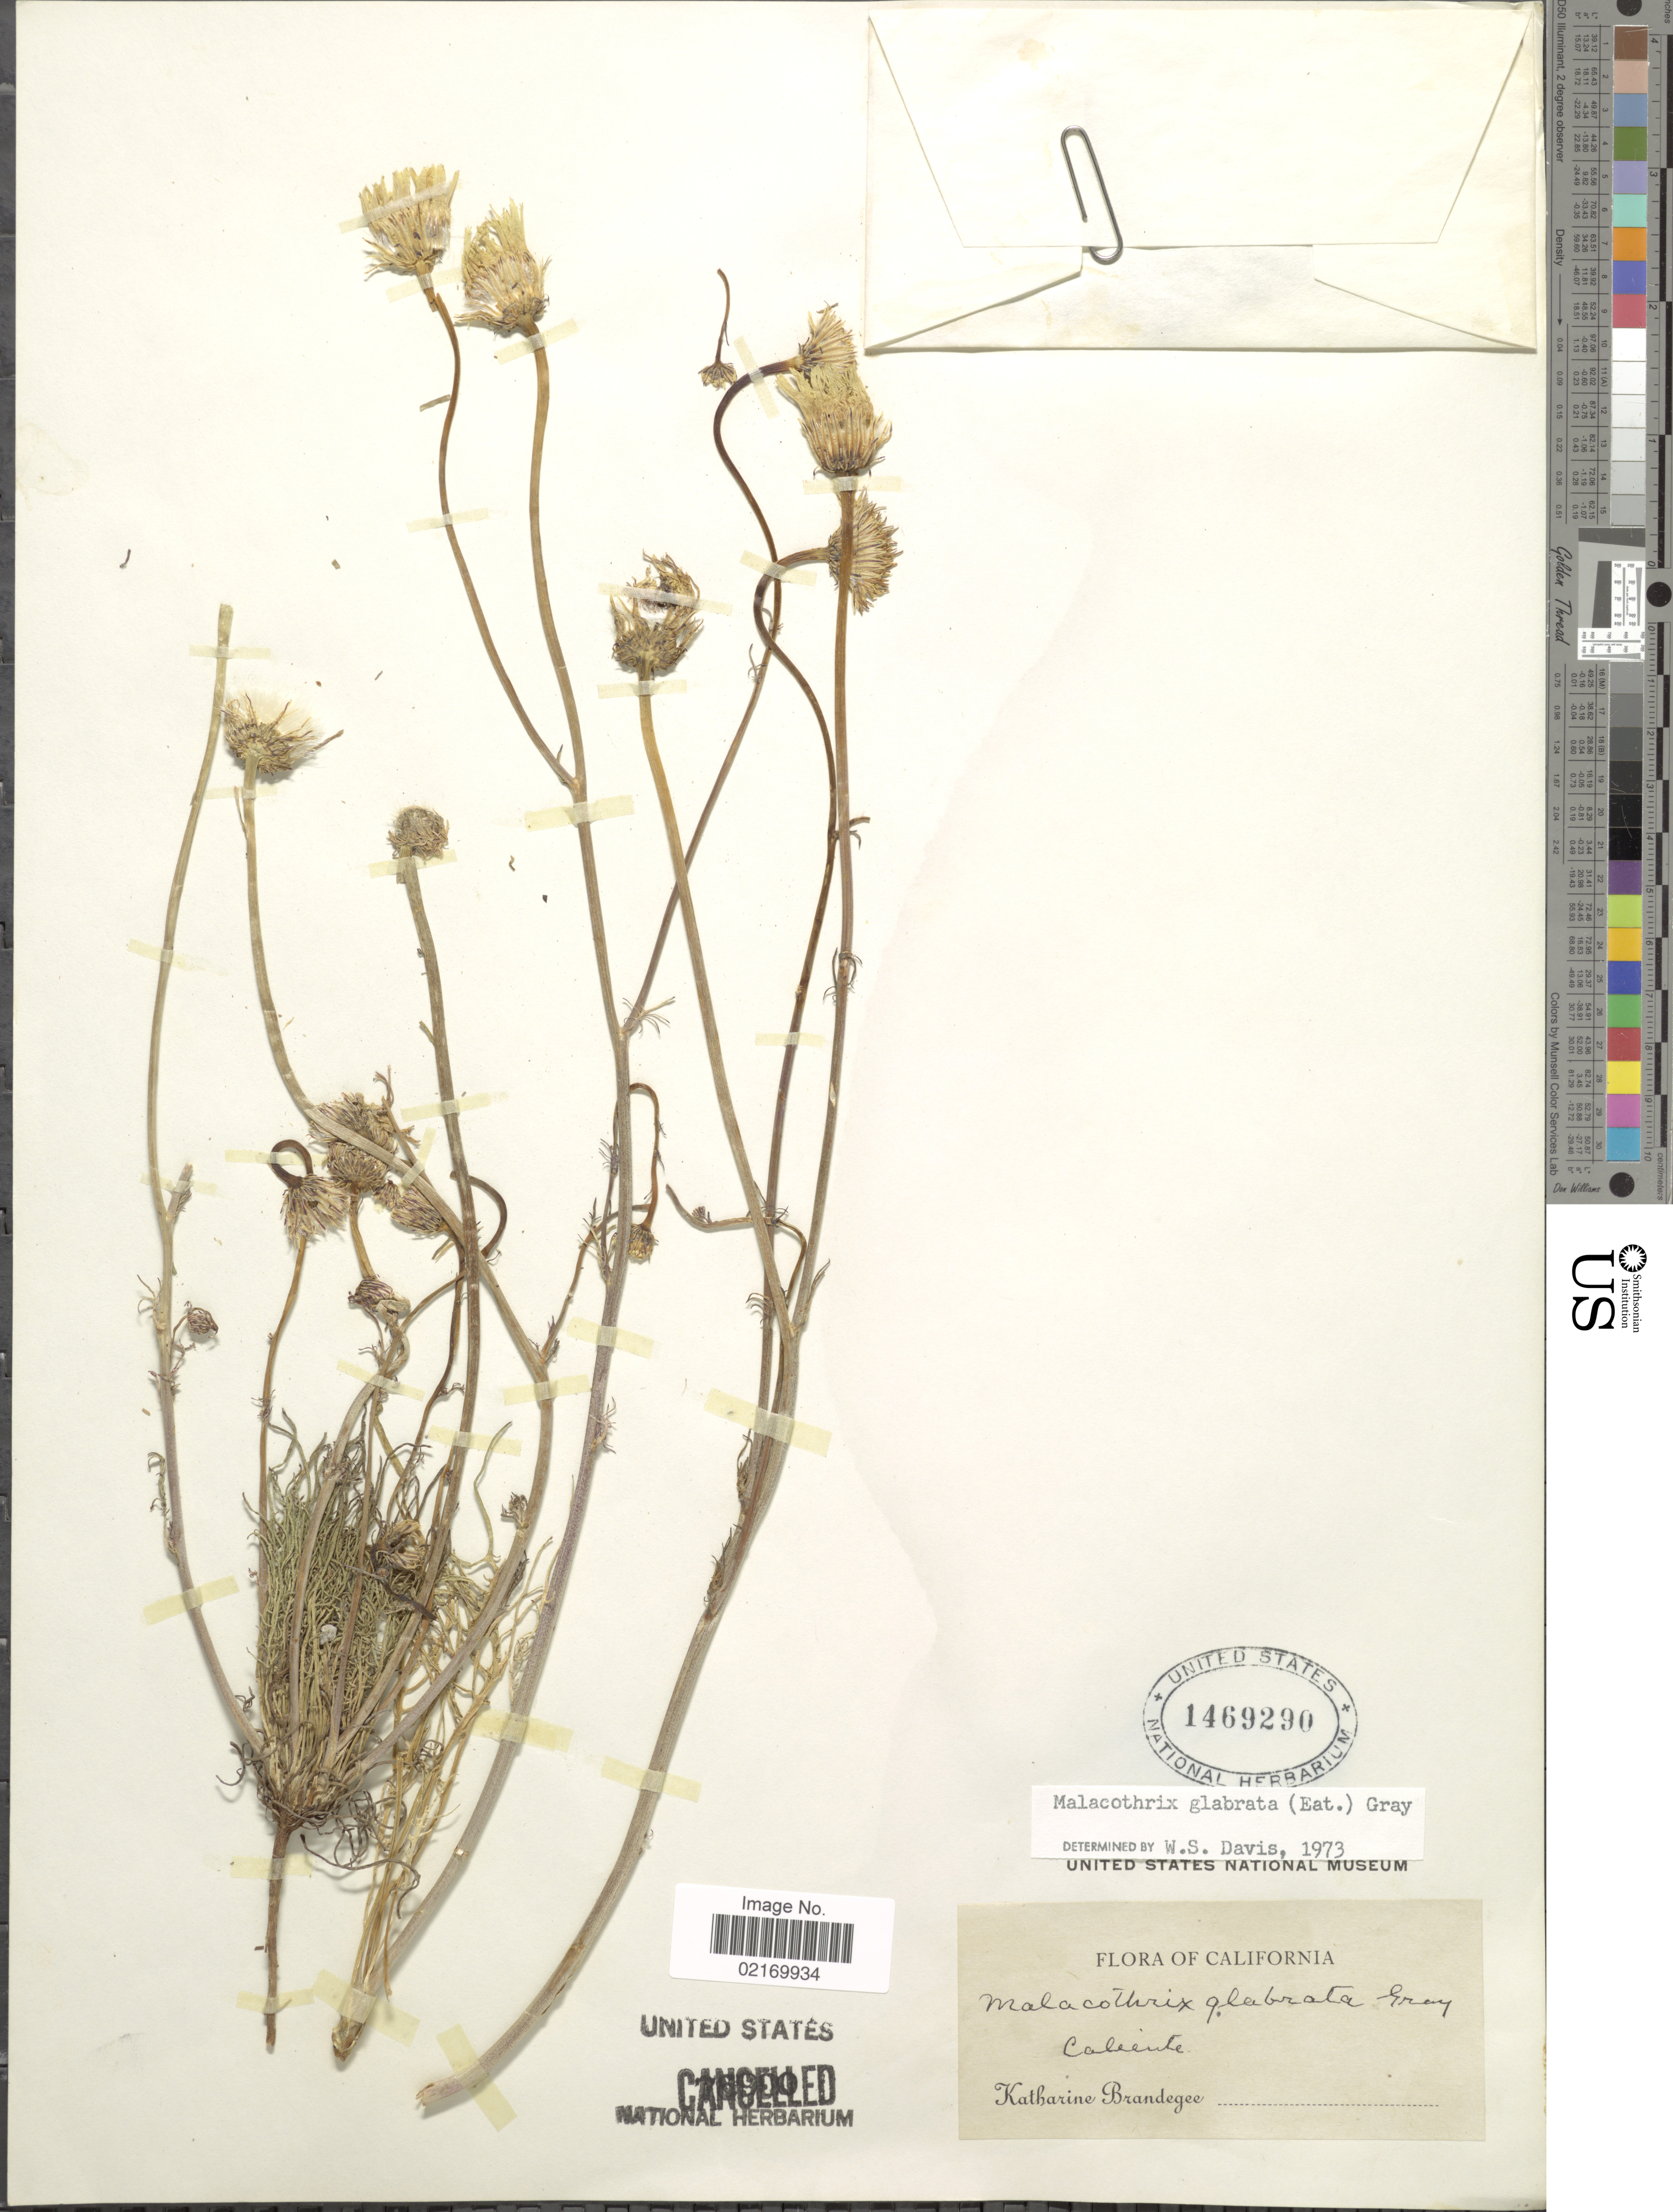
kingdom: Plantae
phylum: Tracheophyta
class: Magnoliopsida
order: Asterales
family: Asteraceae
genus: Malacothrix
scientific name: Malacothrix glabrata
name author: (A. Gray ex D.C. Eaton) A. Gray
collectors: M. K. Brandegee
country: United States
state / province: California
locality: Caliente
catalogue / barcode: US 1469290